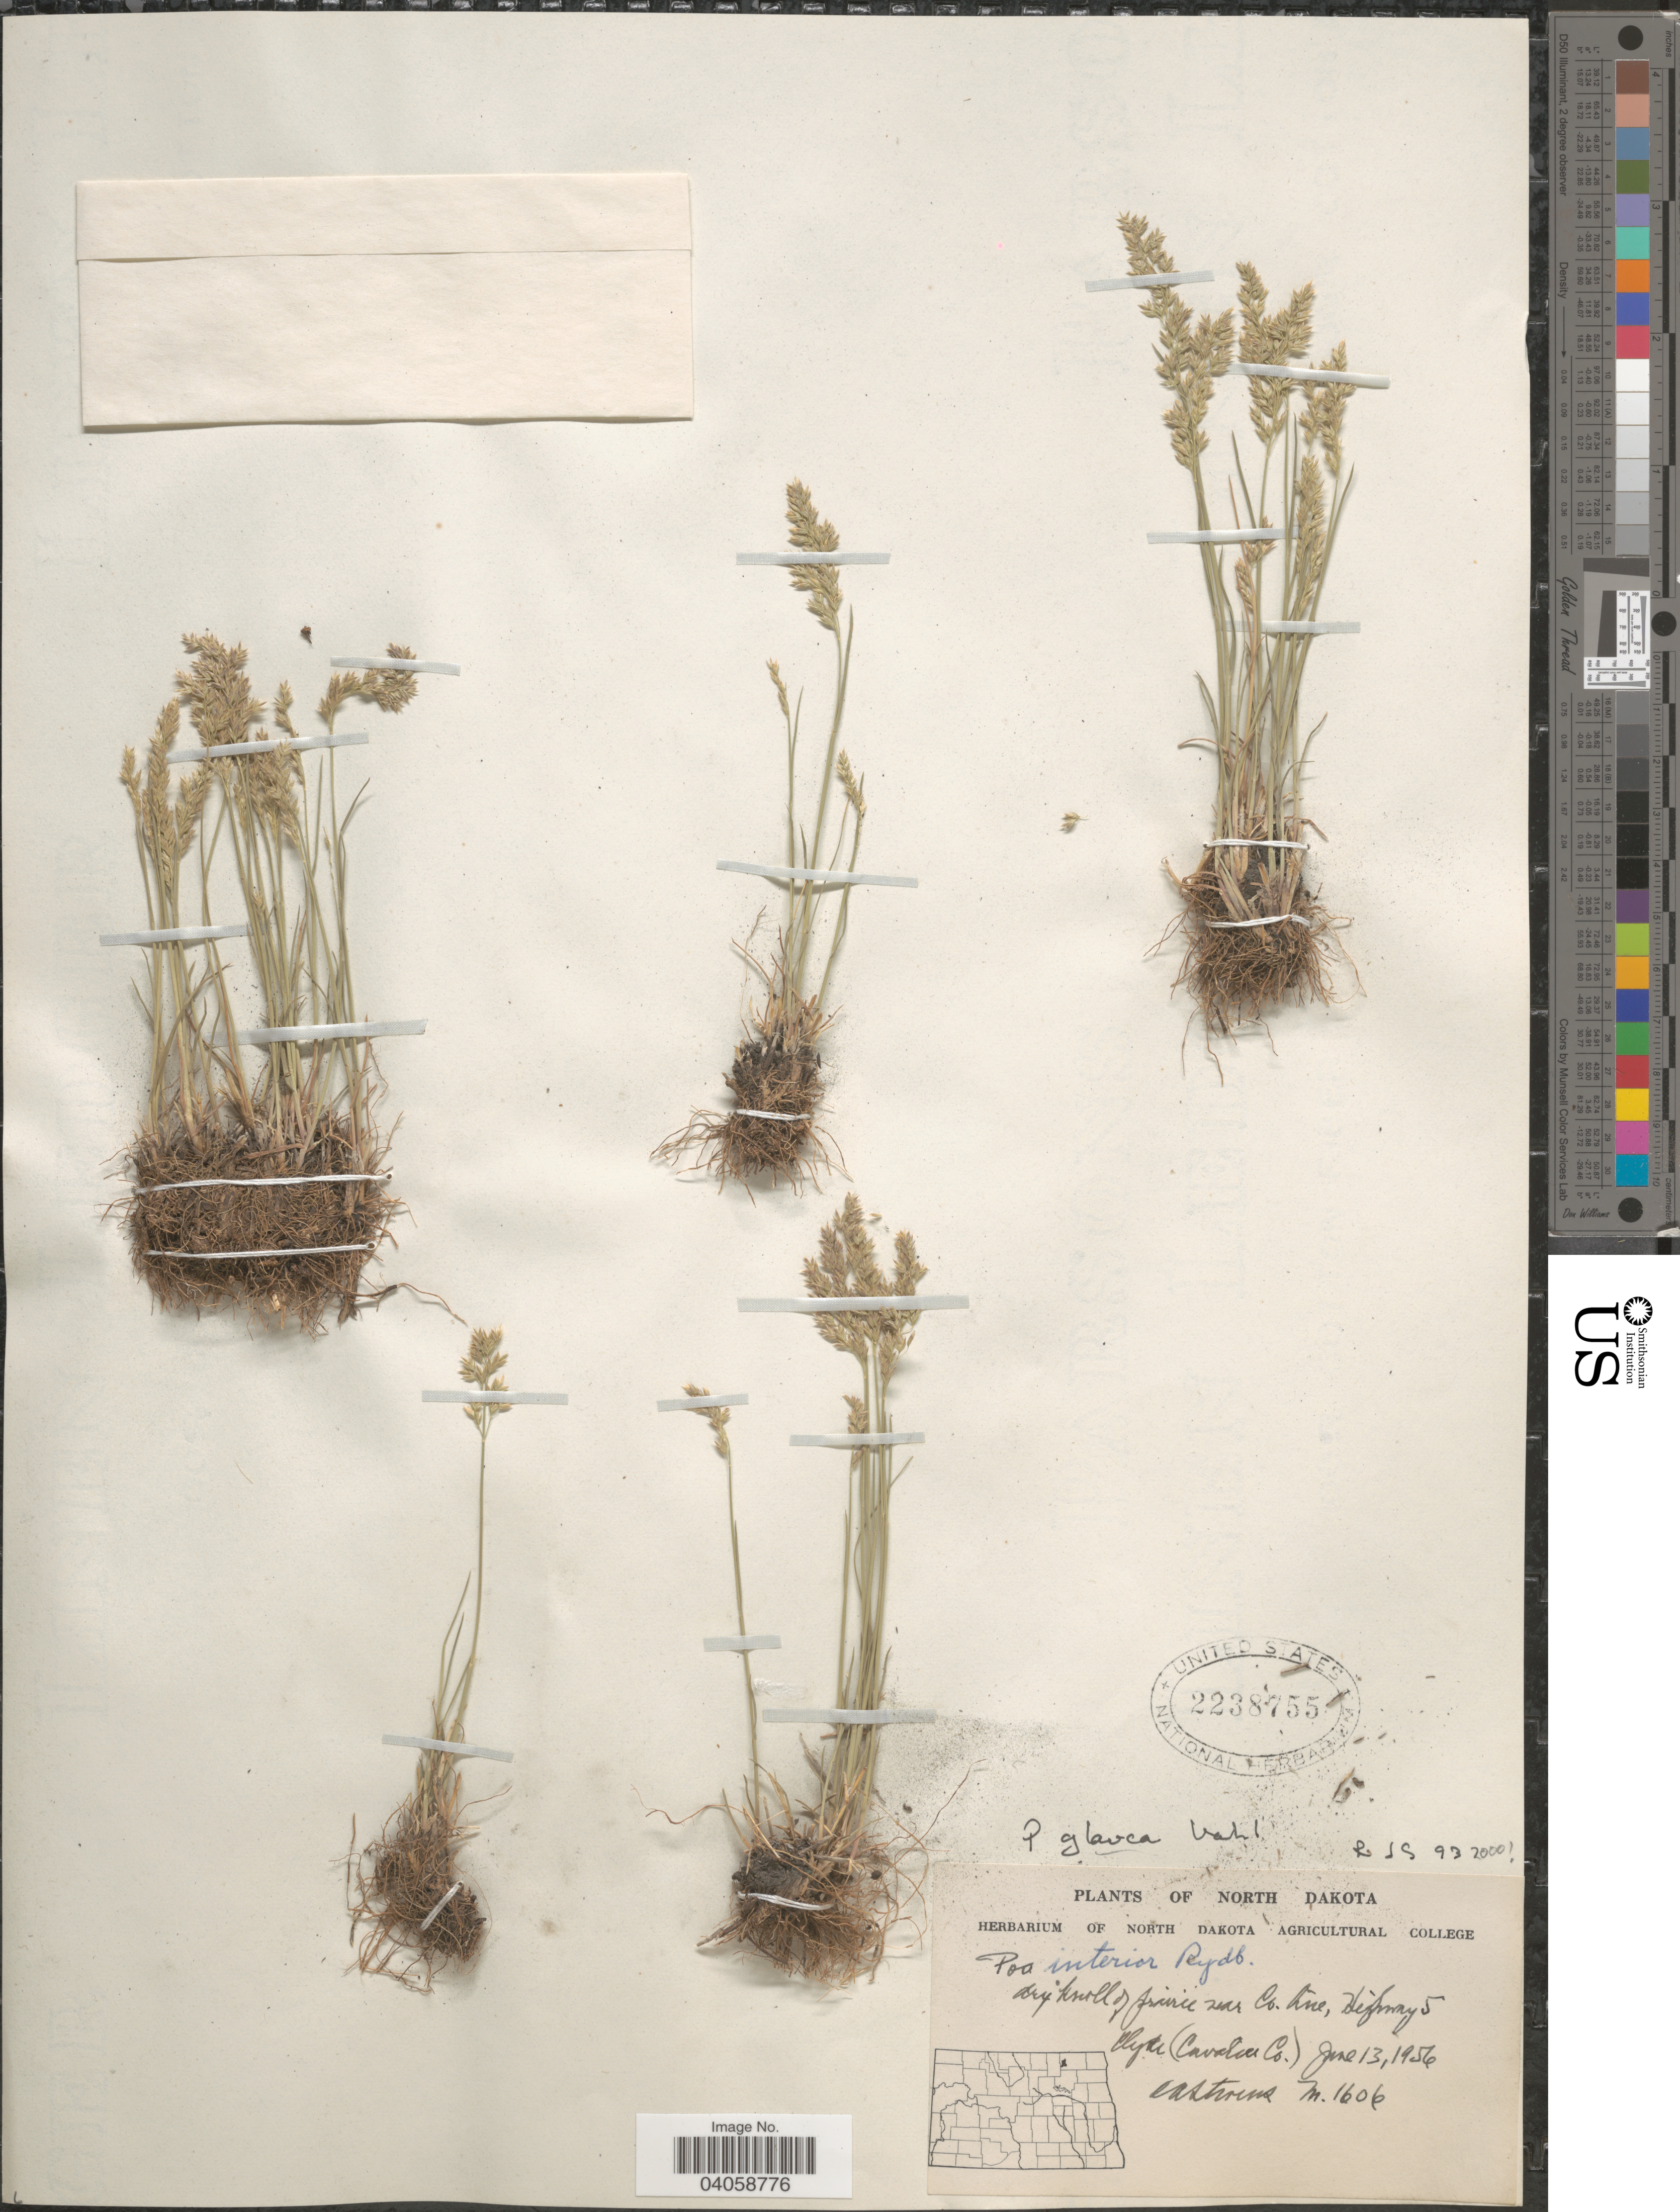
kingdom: Plantae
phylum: Tracheophyta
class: Liliopsida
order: Poales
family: Poaceae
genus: Poa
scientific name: Poa glauca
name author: Vahl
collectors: O. A. Stevens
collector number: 1606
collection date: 1956-06-13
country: United States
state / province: North Dakota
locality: Near Co. line, Highway 5 Clyde (Cavalier Co.).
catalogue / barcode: US 2238755